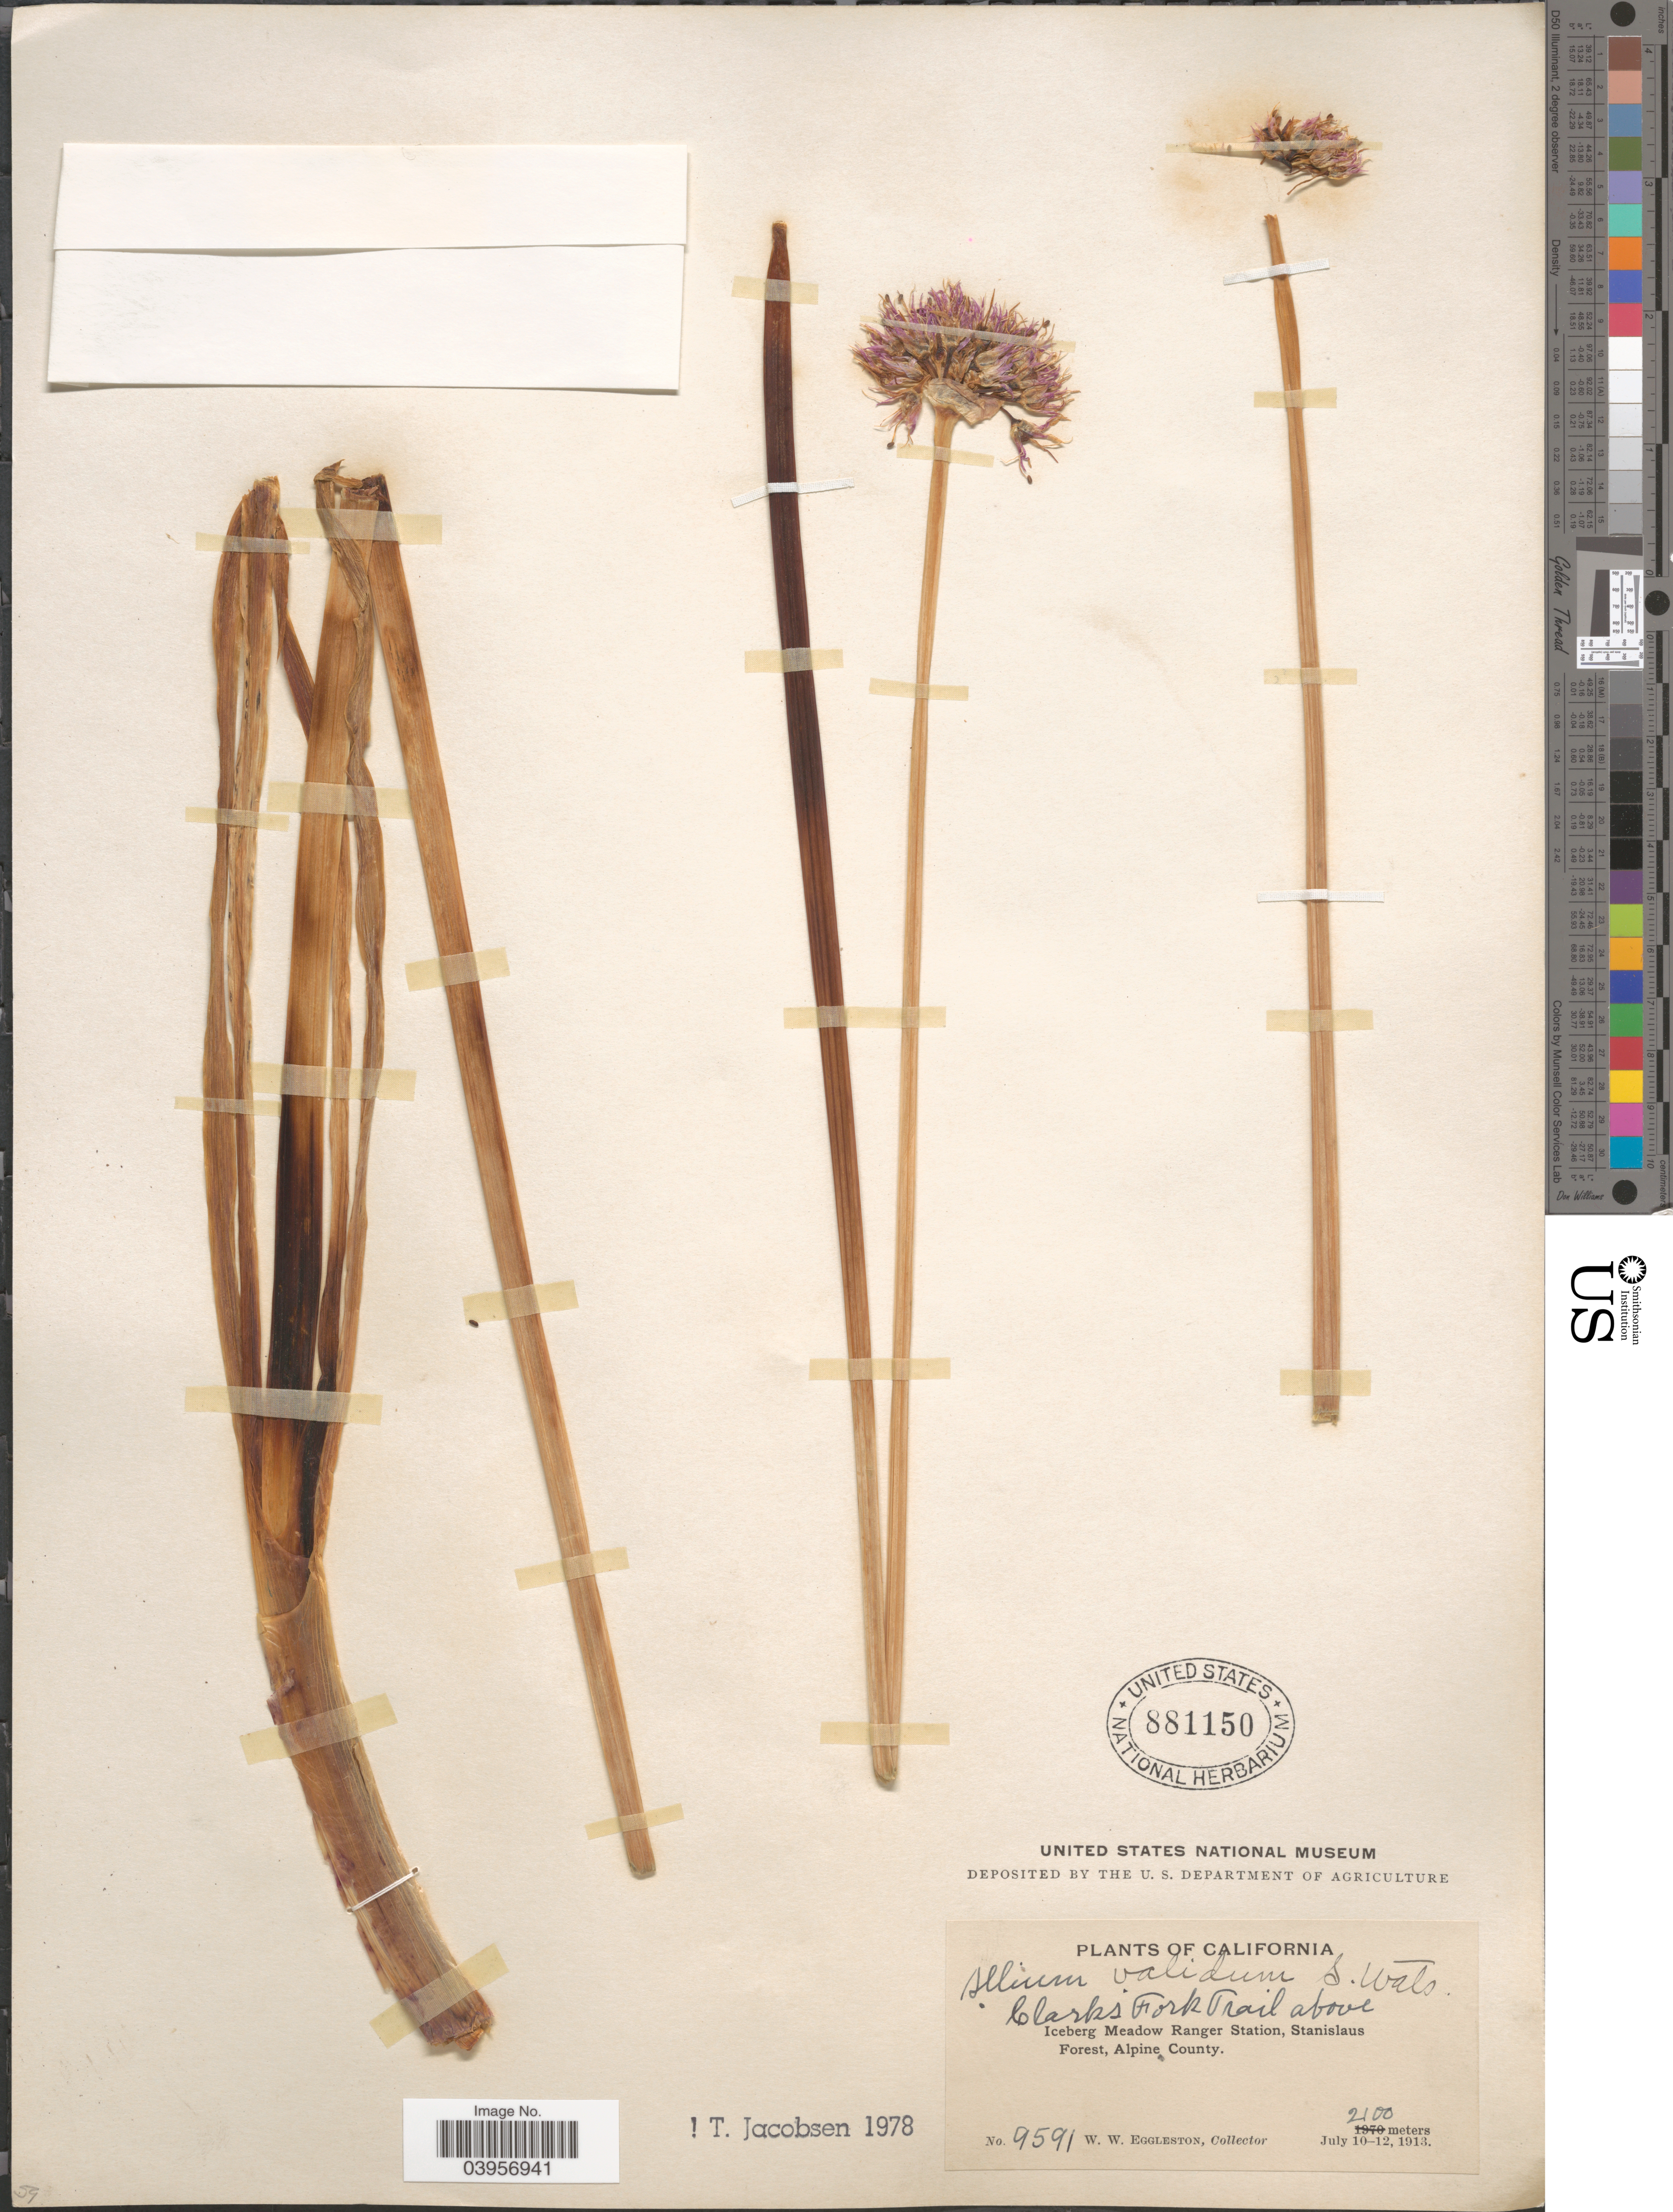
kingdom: Plantae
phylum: Tracheophyta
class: Liliopsida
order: Asparagales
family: Amaryllidaceae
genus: Allium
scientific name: Allium validum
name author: S. Watson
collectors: W. W. Eggleston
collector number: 9591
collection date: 1913-07-10/1913-07-12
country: United States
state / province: California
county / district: Alpine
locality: Clarks Fork Trail above Iceberg Meadow Ranger Station, Stanislaus Forest, Alpine County.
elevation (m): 2100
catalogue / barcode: US 881150